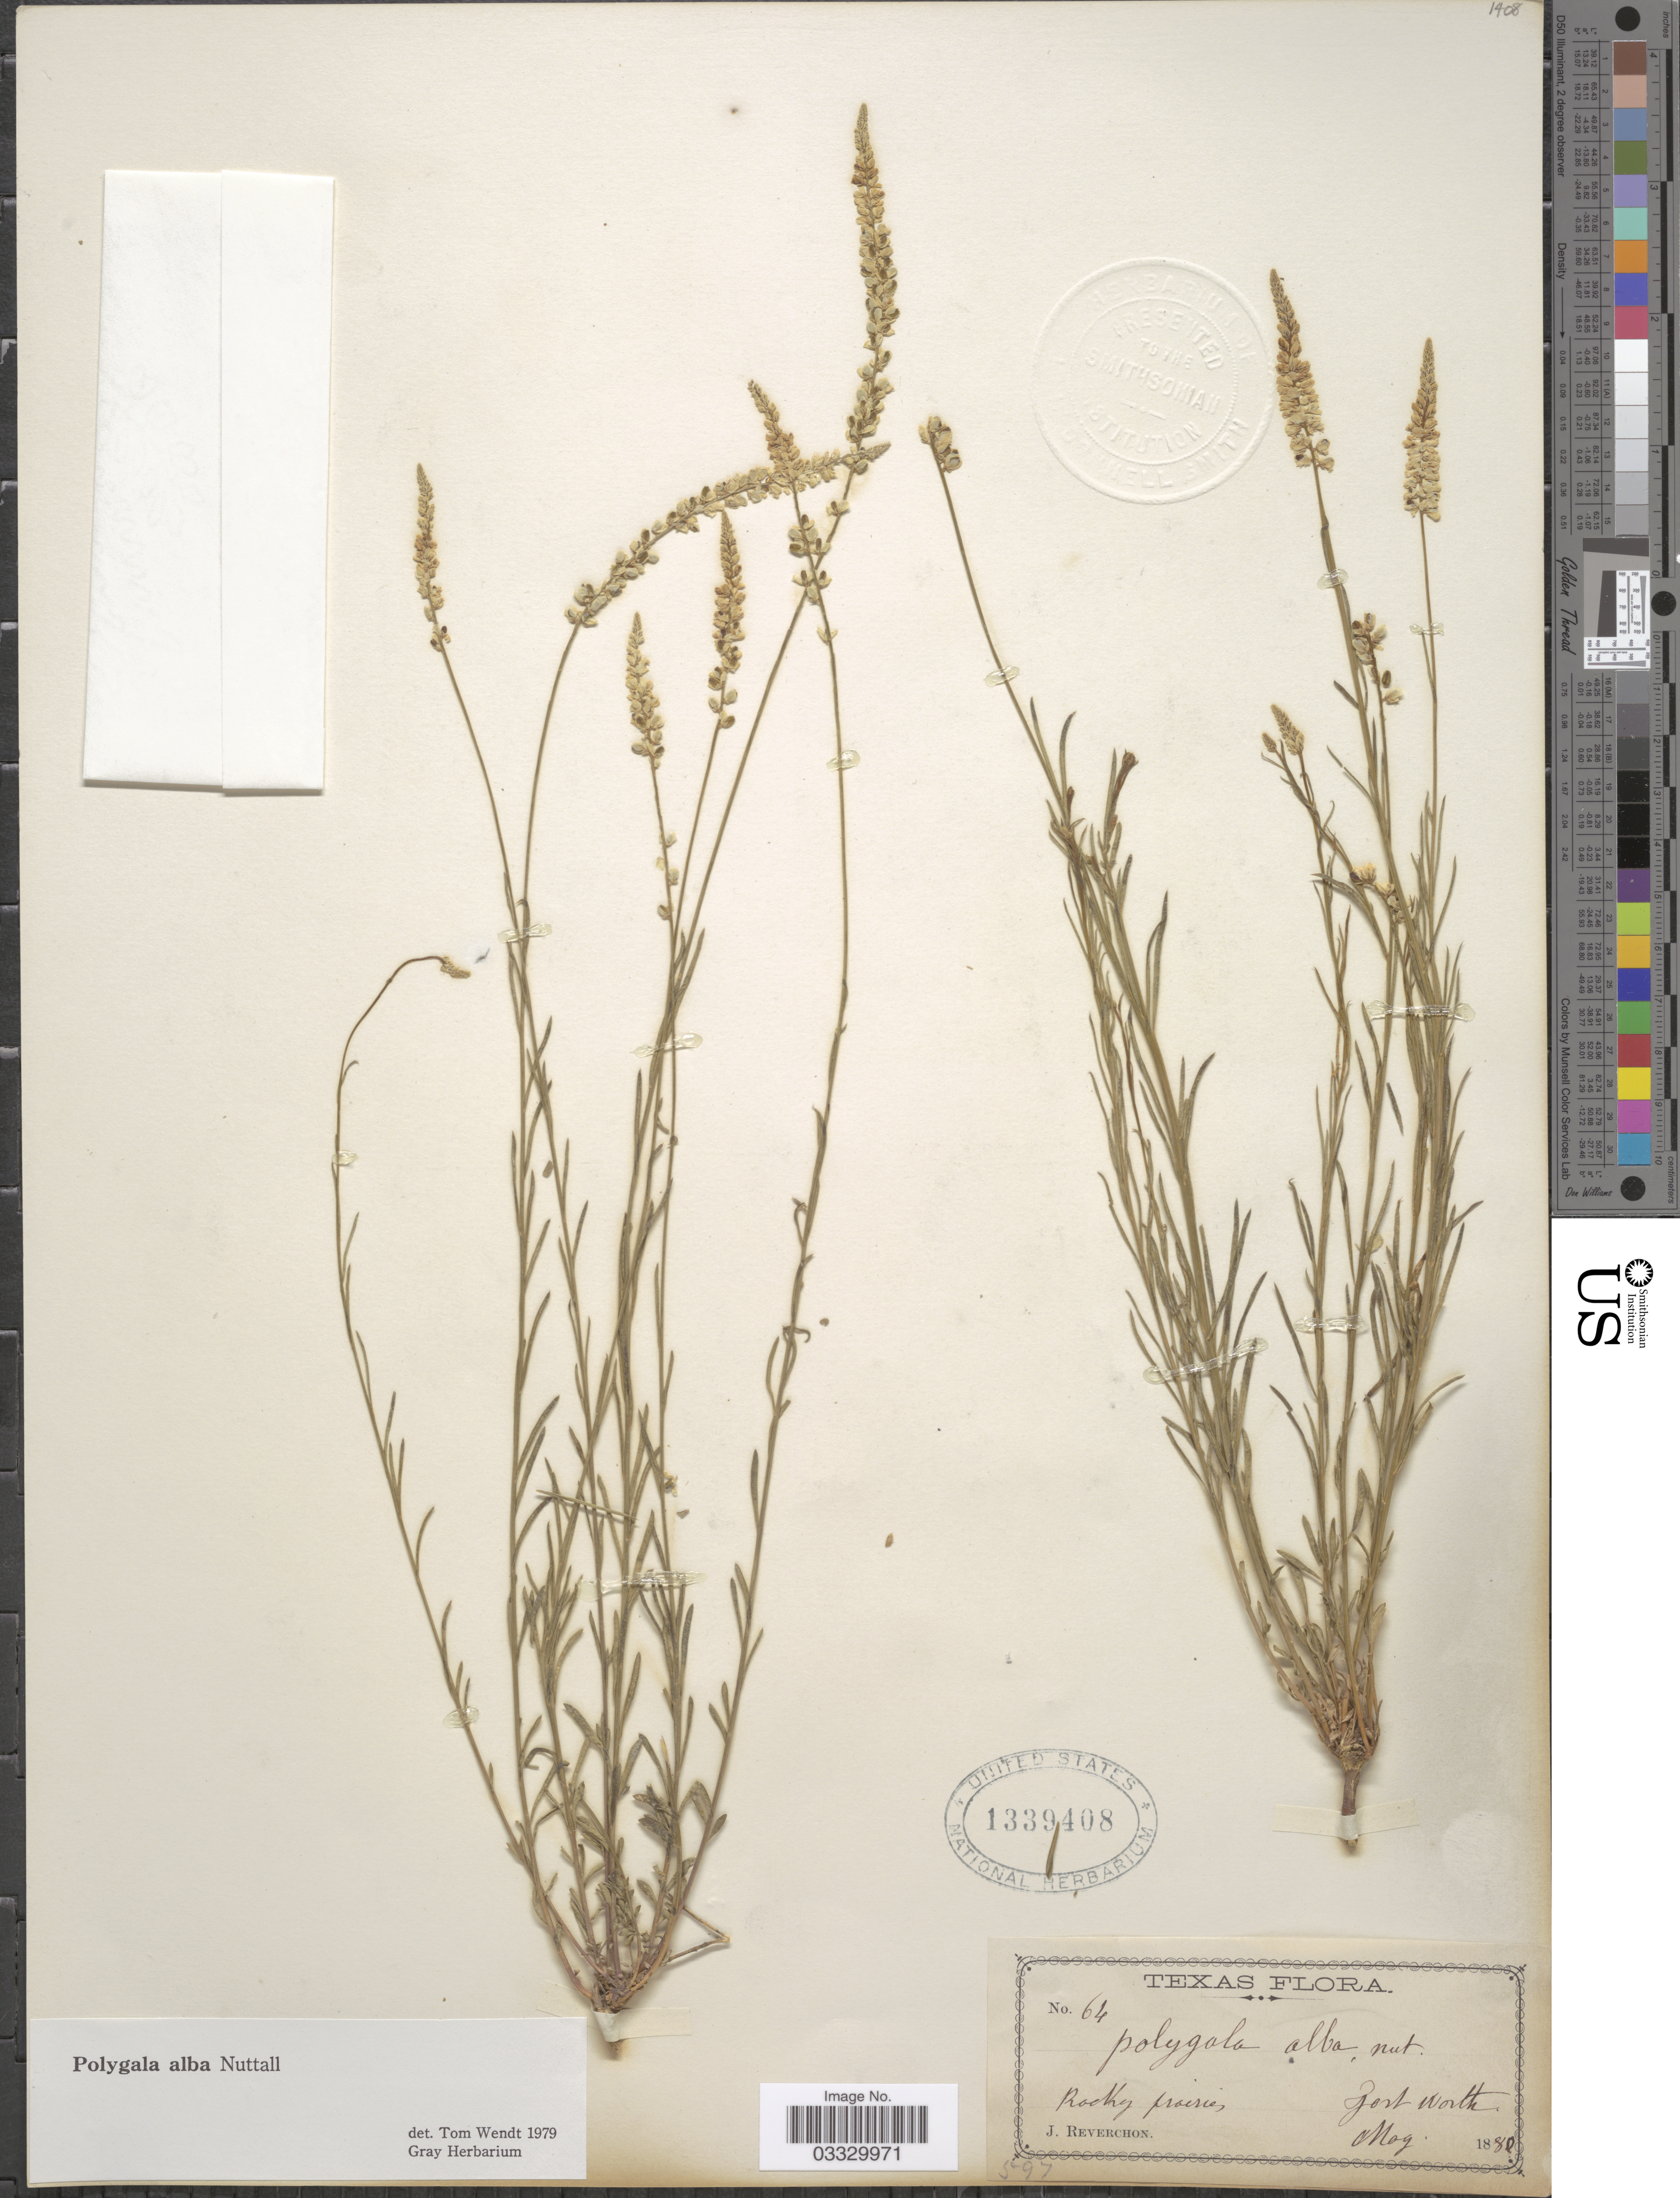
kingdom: Plantae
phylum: Tracheophyta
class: Magnoliopsida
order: Fabales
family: Polygalaceae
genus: Polygala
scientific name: Polygala alba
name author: Nutt.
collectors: J. Reverchon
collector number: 64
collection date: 1880-05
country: United States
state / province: Texas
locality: Fort Worth.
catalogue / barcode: US 1339408